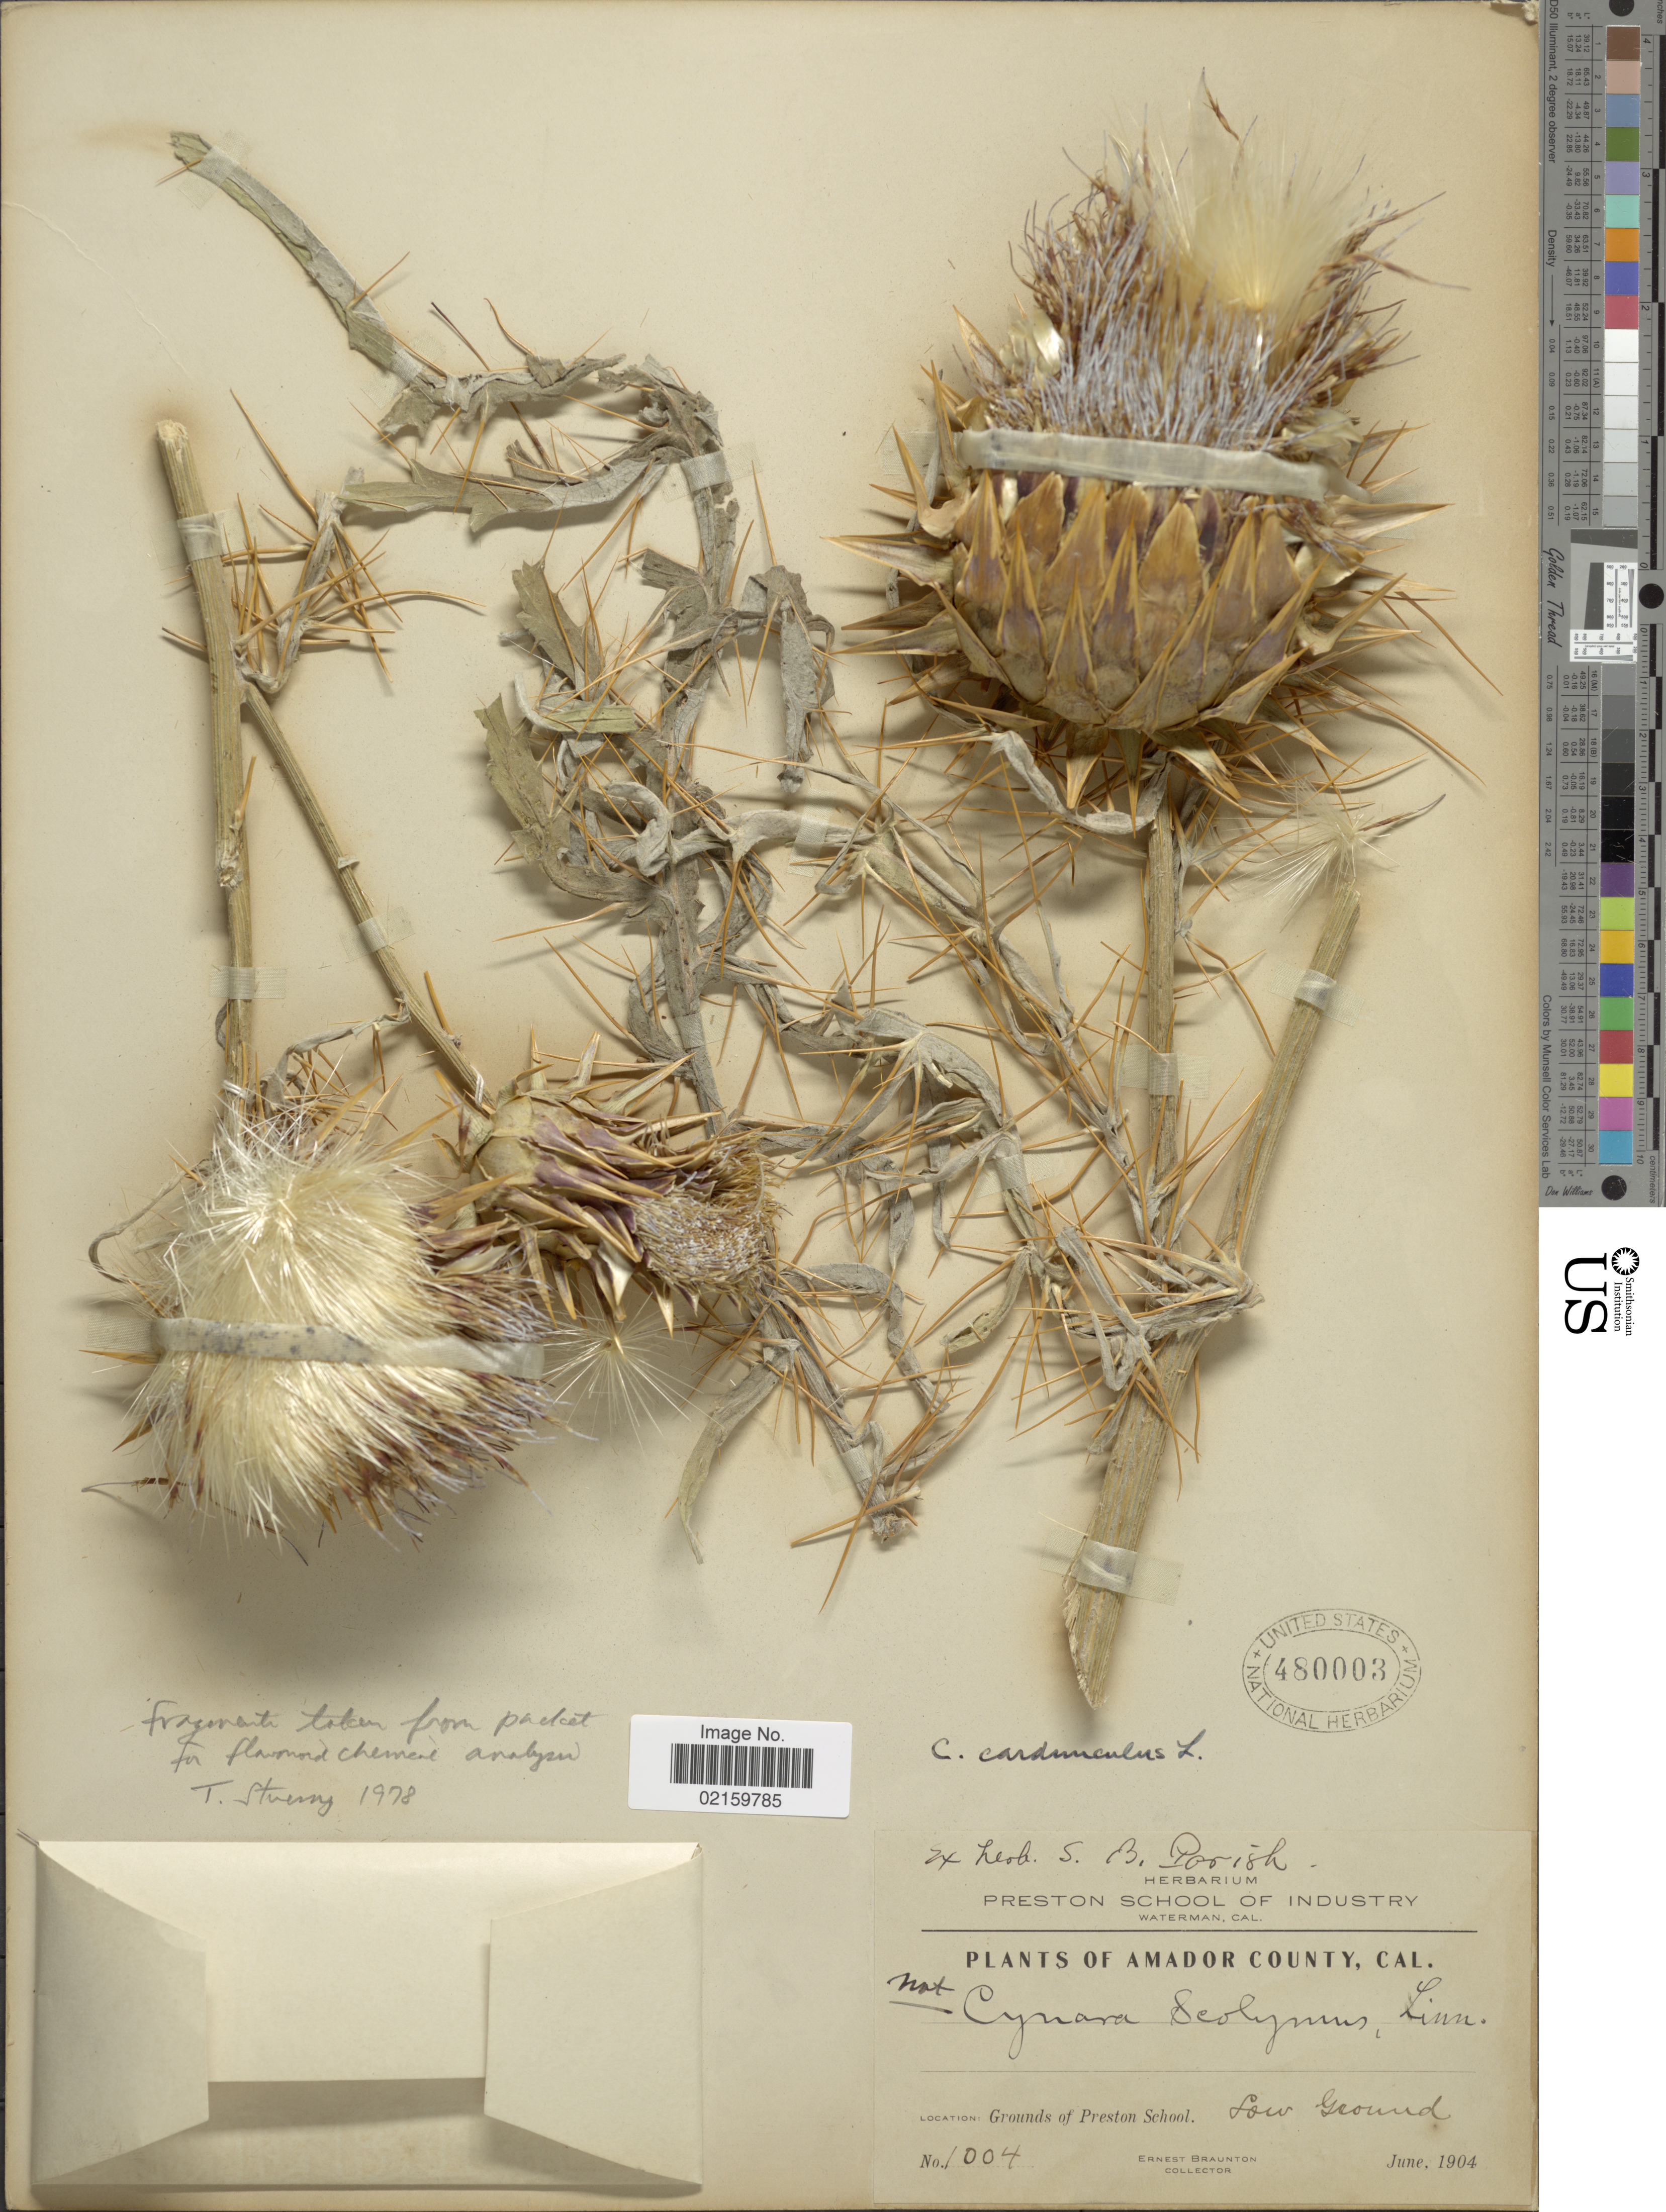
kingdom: Plantae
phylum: Tracheophyta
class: Magnoliopsida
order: Asterales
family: Asteraceae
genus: Cynara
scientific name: Cynara cardunculus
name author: L.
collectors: E. Braunton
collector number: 1004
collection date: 1904-06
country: Portugal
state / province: Madeira (Aut. Reg.)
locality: Amador County, Cal. Grounds of Preston School.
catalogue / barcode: US 480003